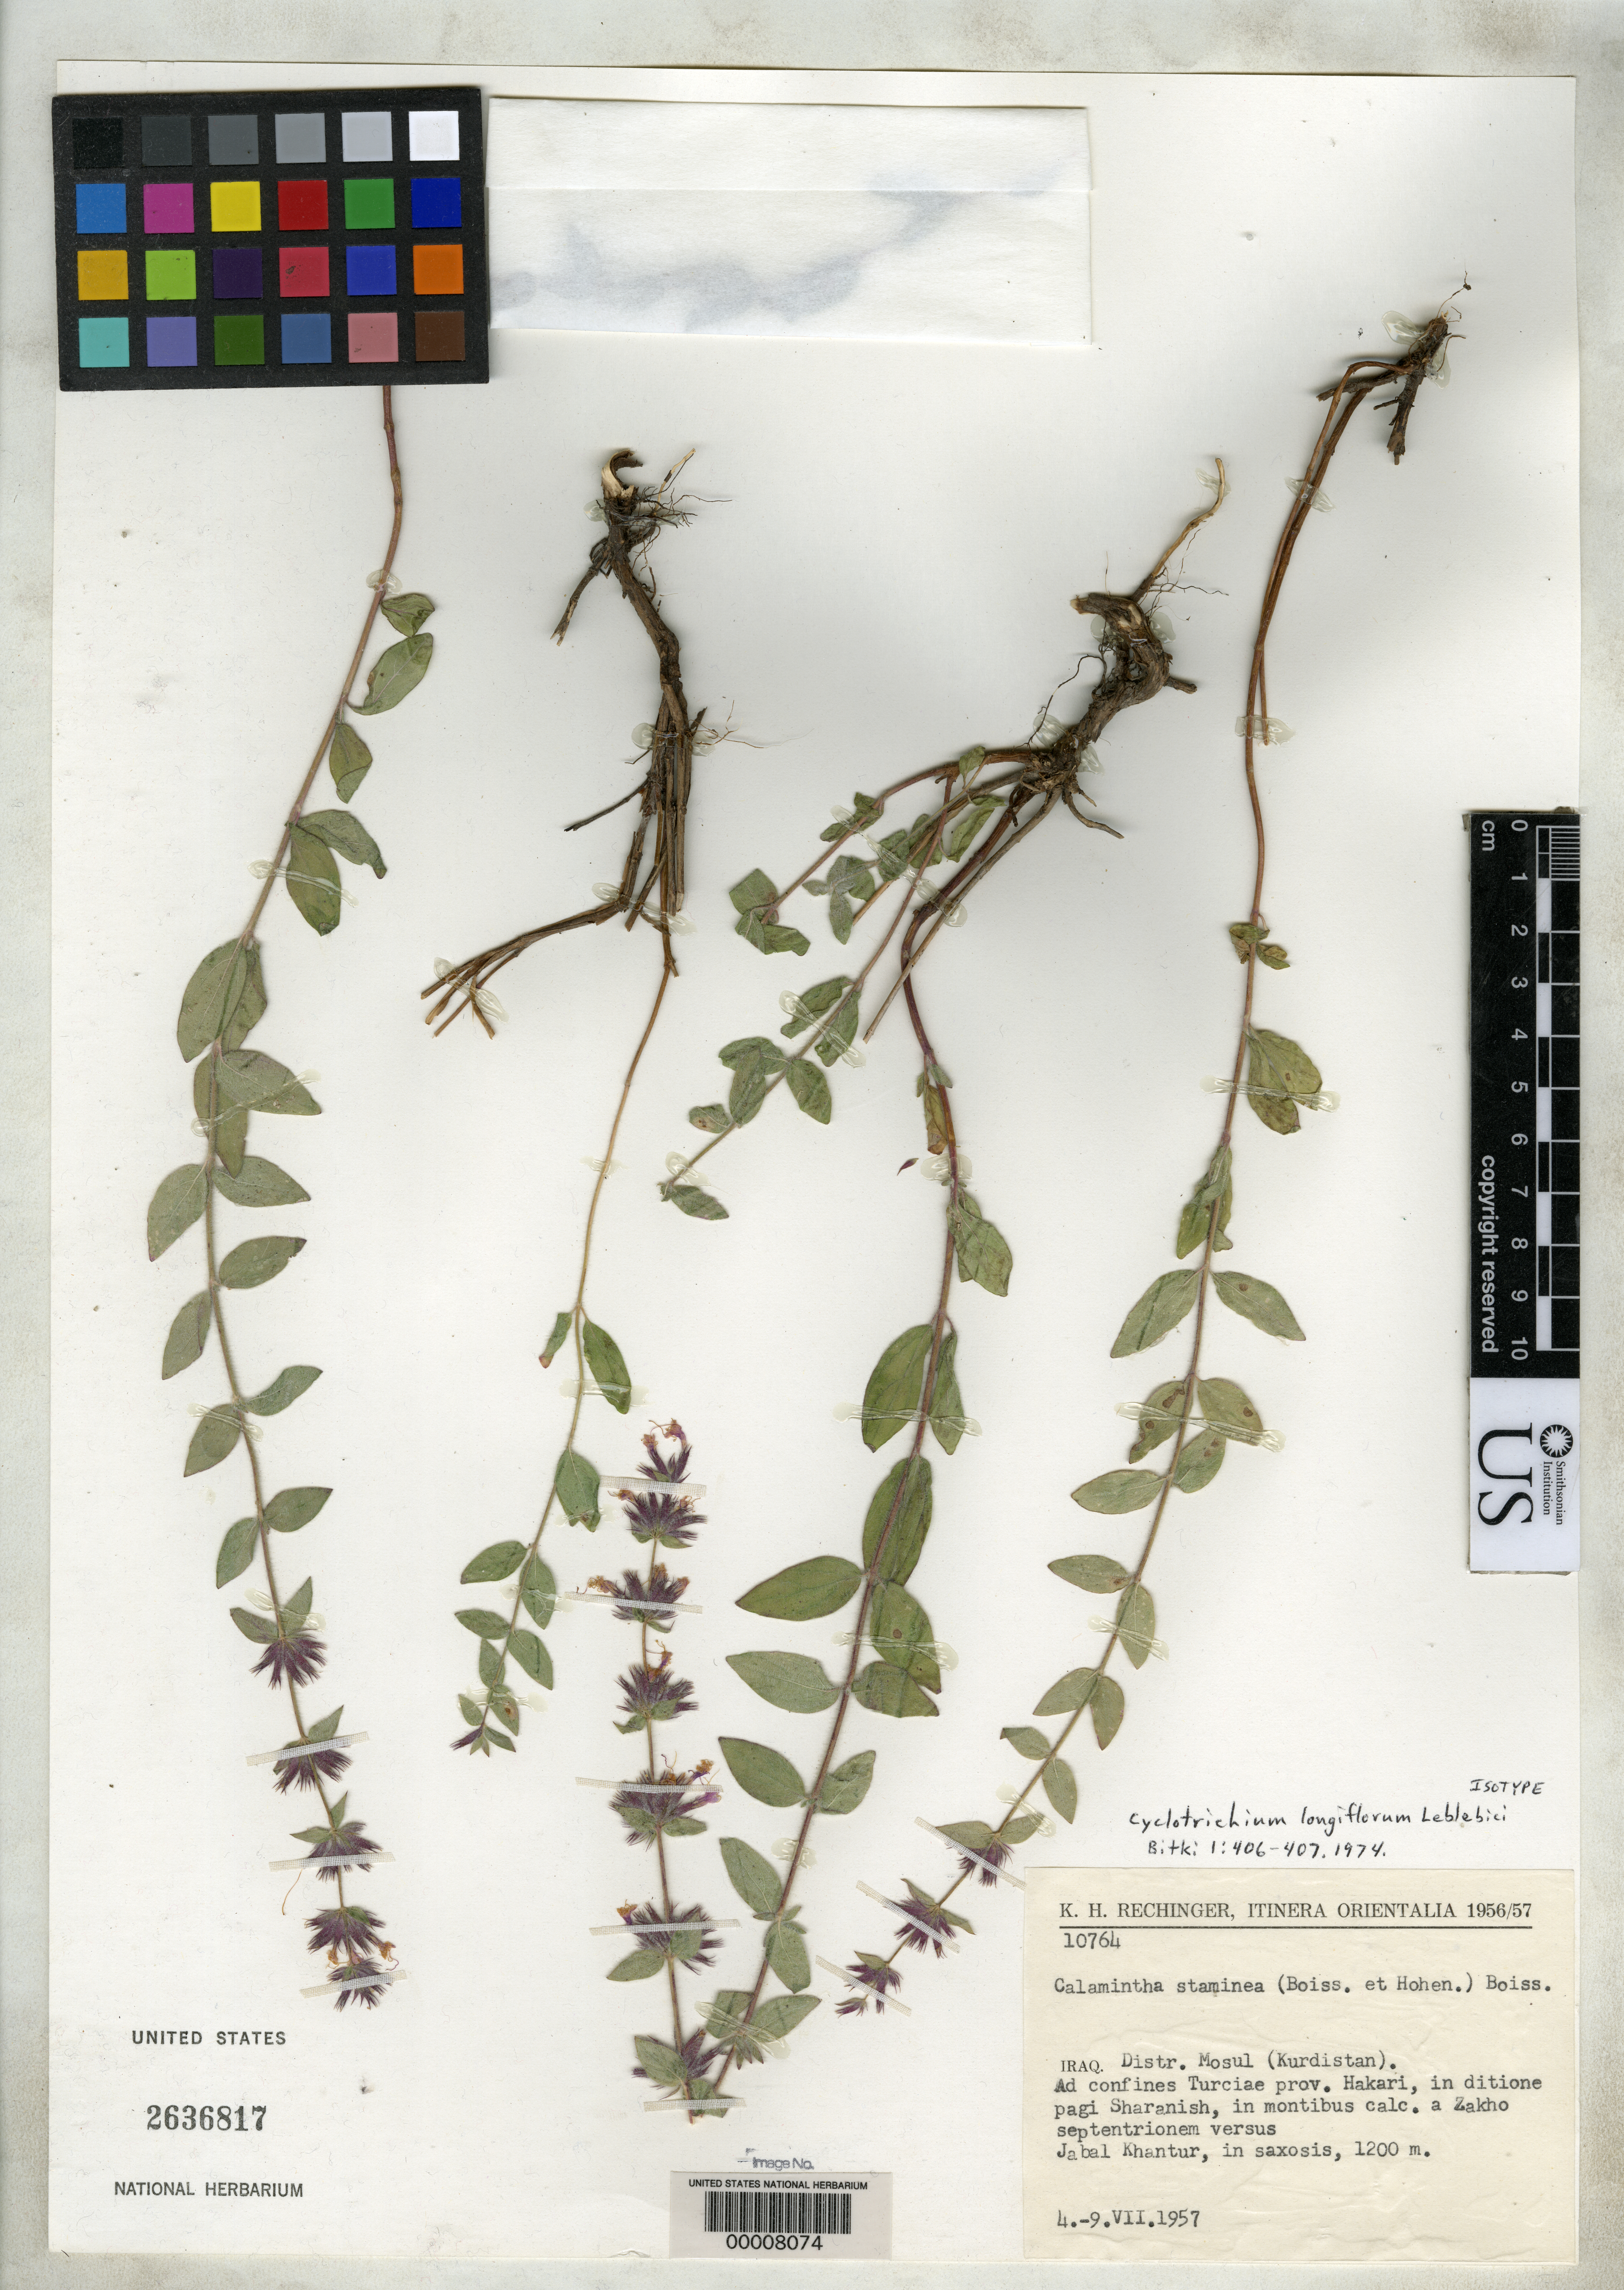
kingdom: Plantae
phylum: Tracheophyta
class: Magnoliopsida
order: Lamiales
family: Lamiaceae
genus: Cyclotrichium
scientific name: Cyclotrichium longiflorum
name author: Lebleici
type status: Isotype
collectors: K. H. Rechinger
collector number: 10764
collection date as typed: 04 Jul 1957 to 09 Jul 1957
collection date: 1957-07-04/1957-07-09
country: Iraq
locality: Mosul, Sharanish,Jabal Khantur, along border of Hakkar Prov. of Turkey.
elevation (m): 1200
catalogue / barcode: US 2636817